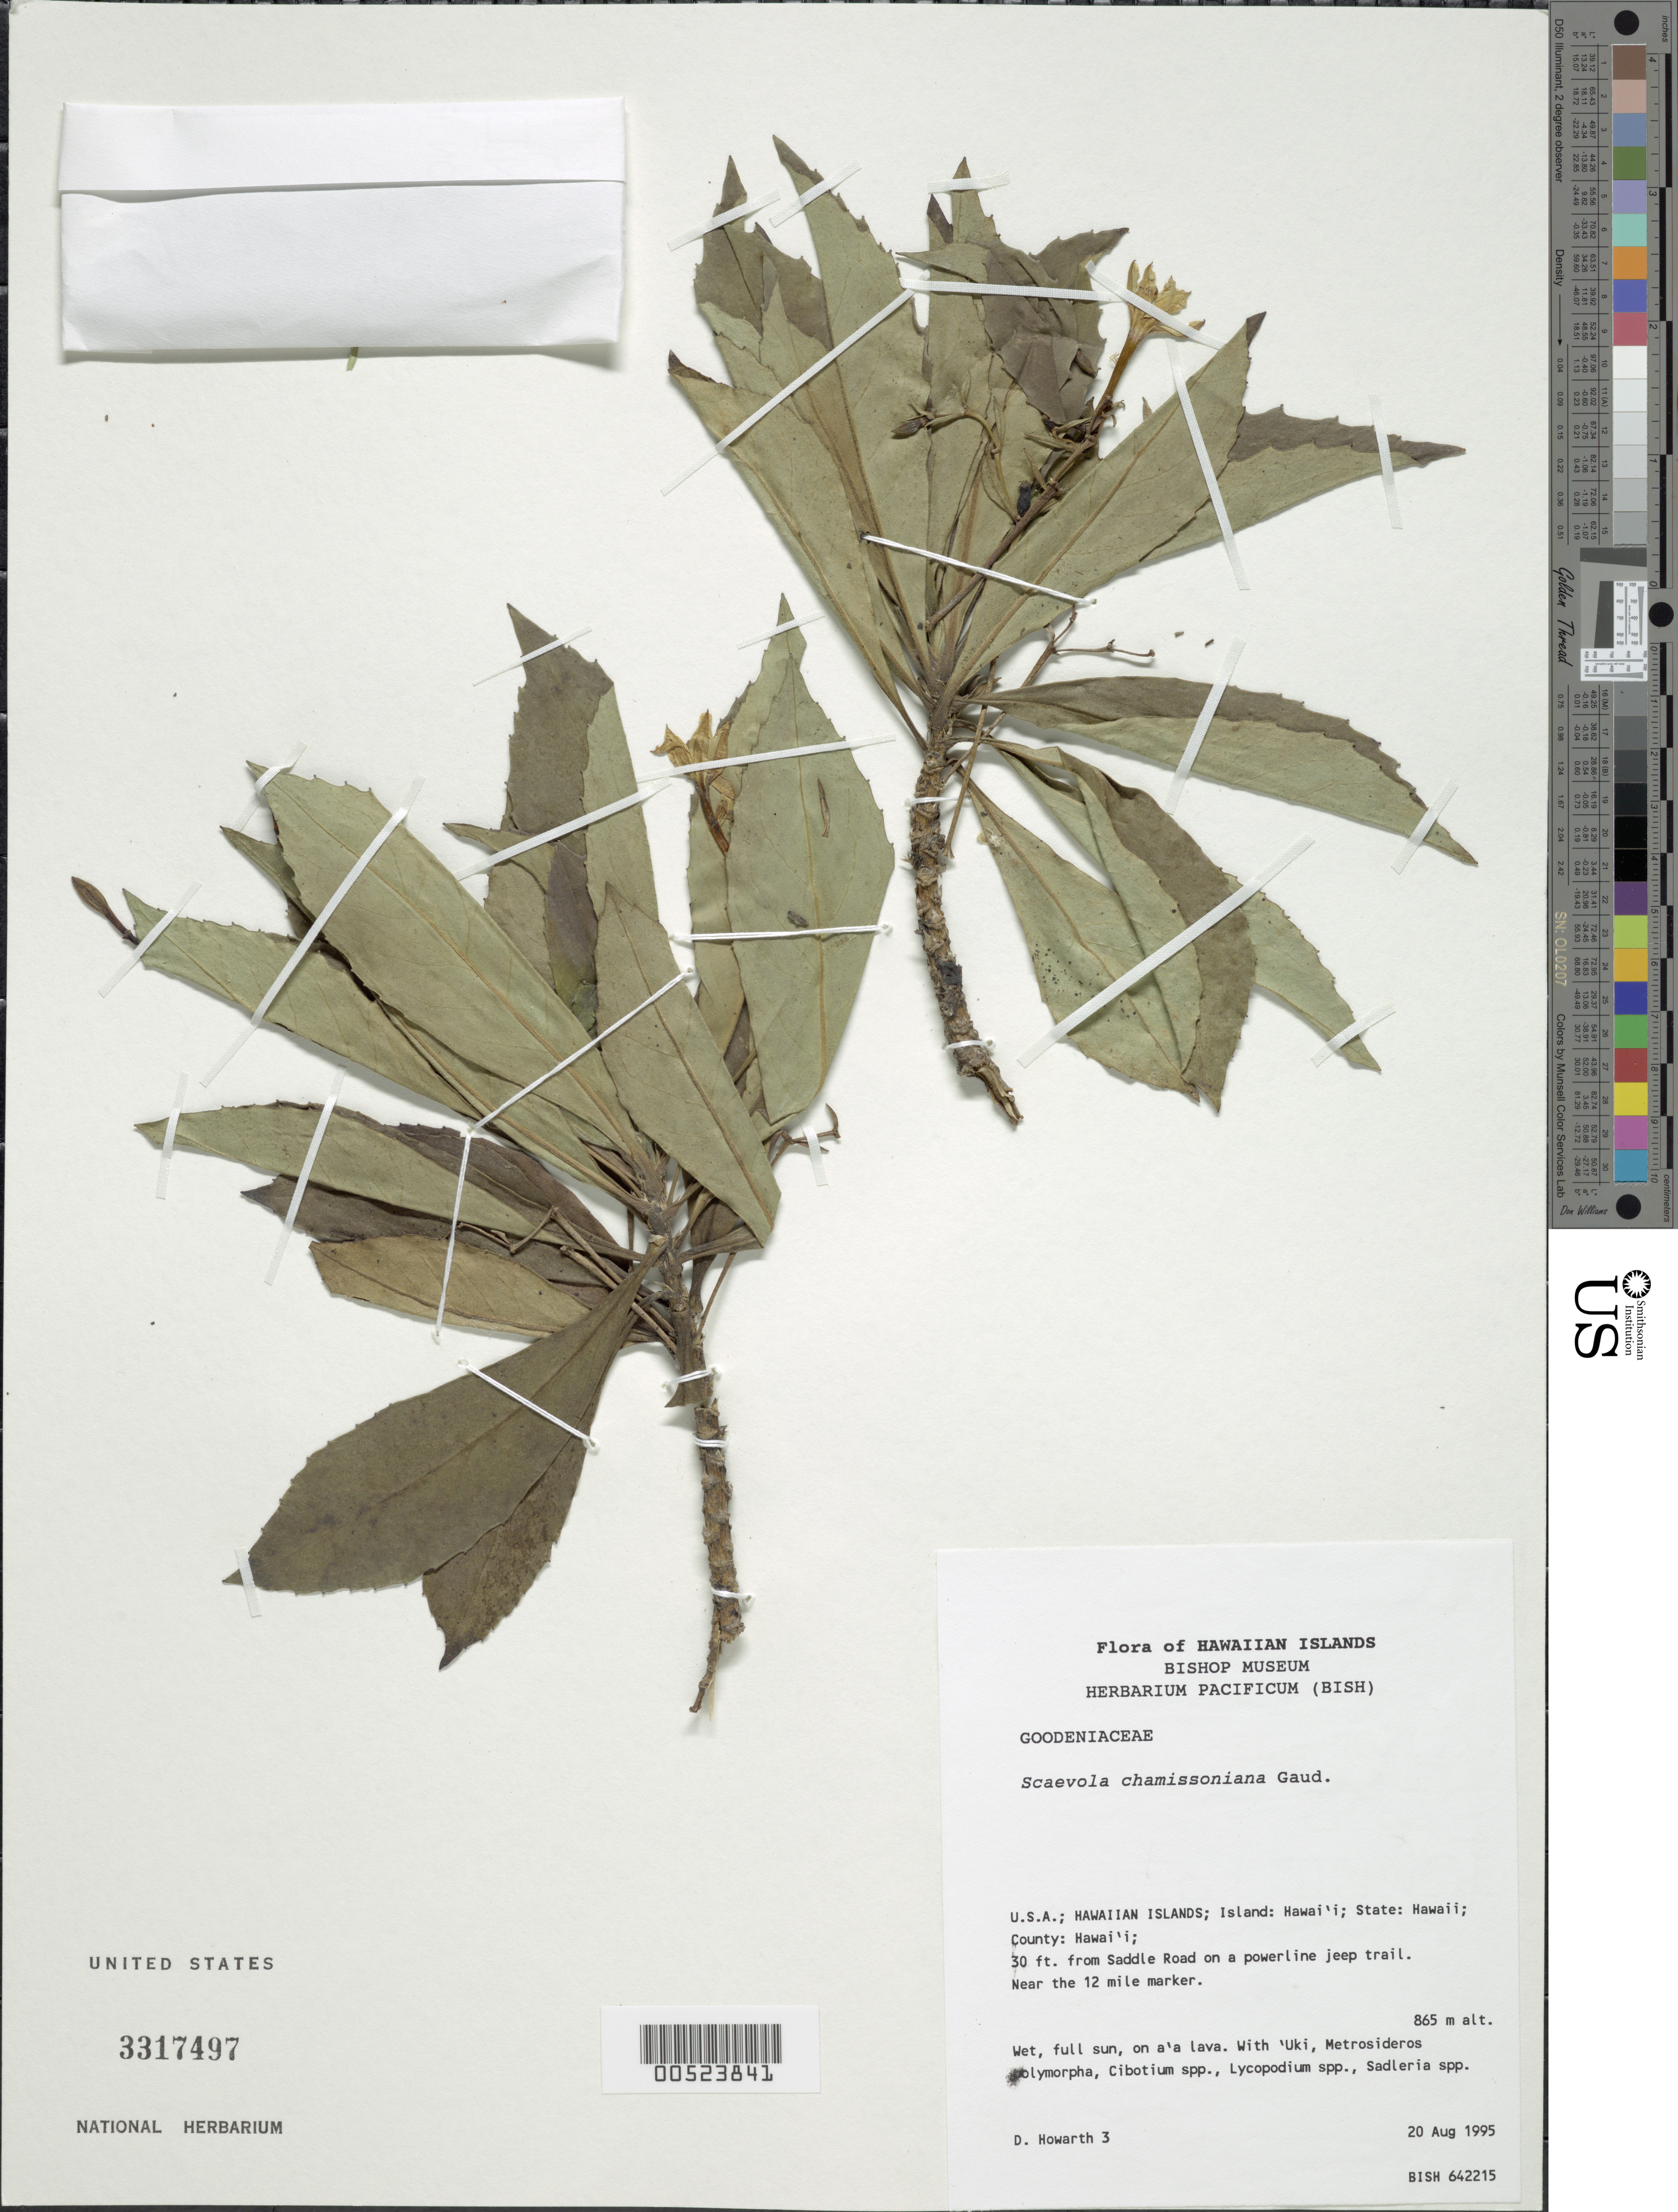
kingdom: Plantae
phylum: Tracheophyta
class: Magnoliopsida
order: Asterales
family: Goodeniaceae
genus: Scaevola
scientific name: Scaevola chamissoniana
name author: Gaudich.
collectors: D. Howarth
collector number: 3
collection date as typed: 20 Aug 1995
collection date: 1995-08-20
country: United States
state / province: Hawaii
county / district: Hawaii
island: Hawaii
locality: Hawaii county, 30 ft from Saddle Rd on a powerline trail, near the 12 mi marker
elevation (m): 865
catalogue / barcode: US 3317497